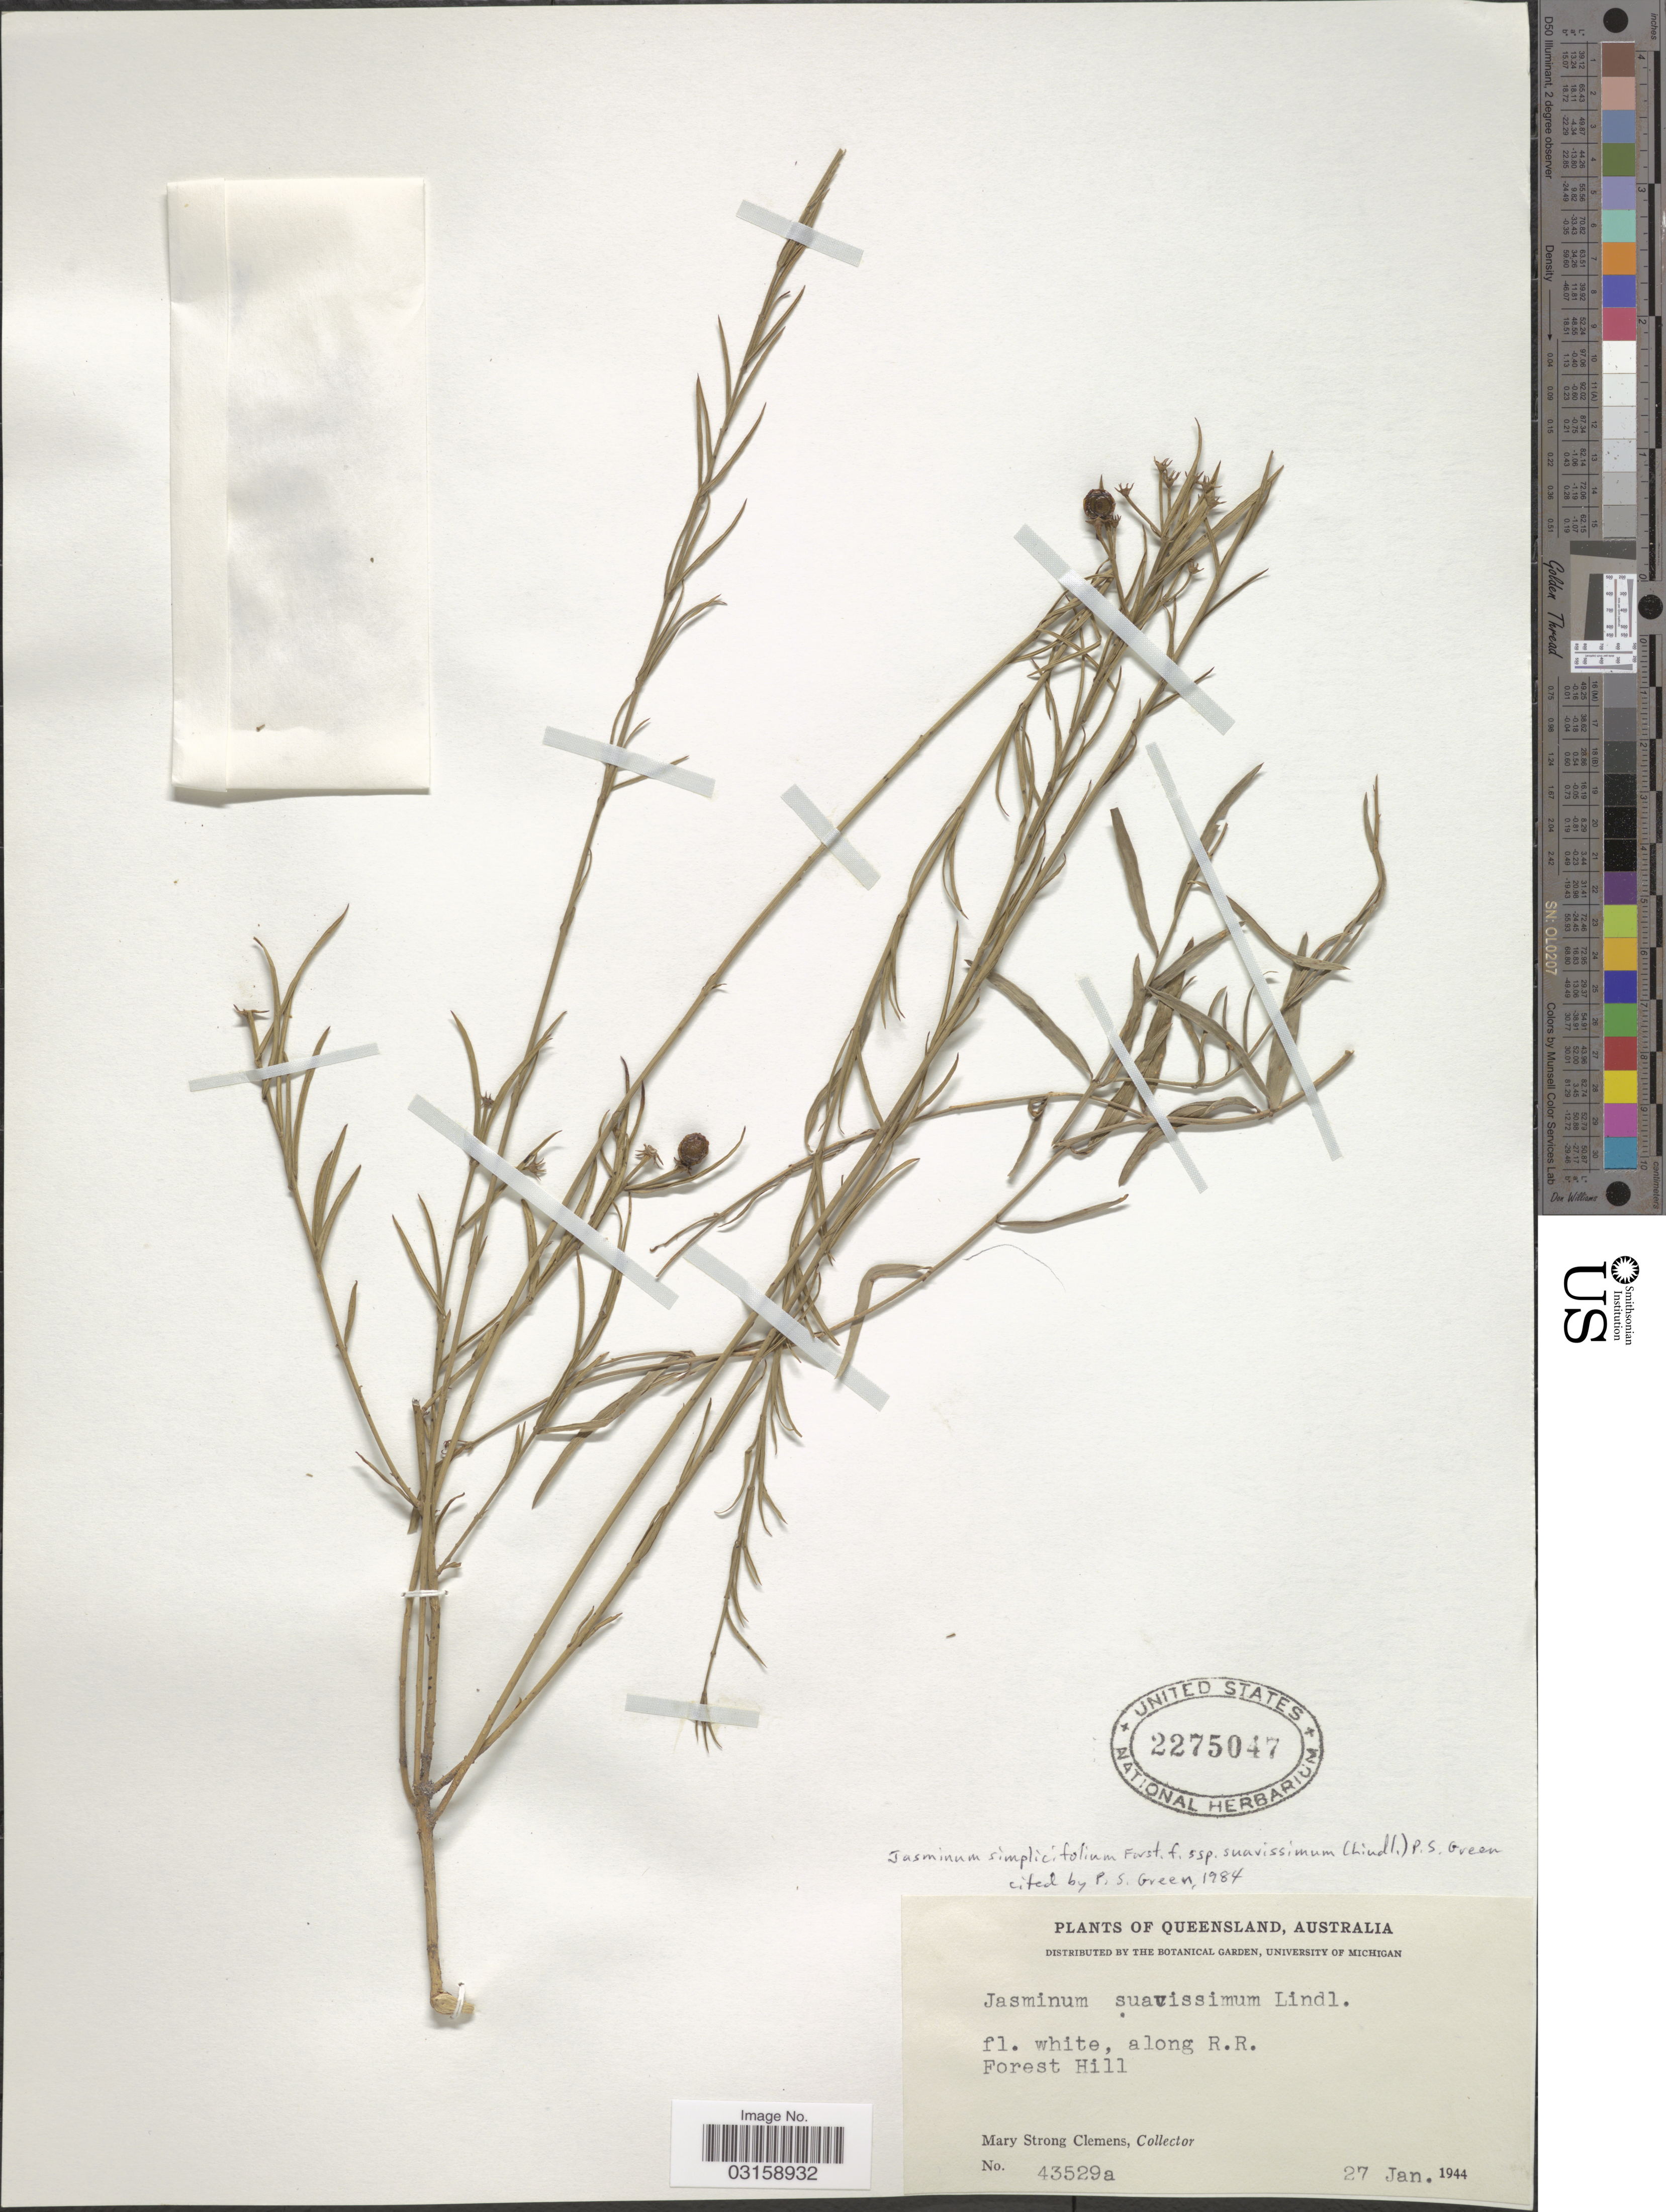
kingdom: Plantae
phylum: Tracheophyta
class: Magnoliopsida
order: Lamiales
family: Oleaceae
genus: Jasminum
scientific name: Jasminum simplicifolium subsp. suavissimum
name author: (Lindl.) P.S. Green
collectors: M. S. Clemens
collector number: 43529a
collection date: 1944-01-27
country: Australia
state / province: Queensland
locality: Along R. R. Forest Hill.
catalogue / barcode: US 2275047